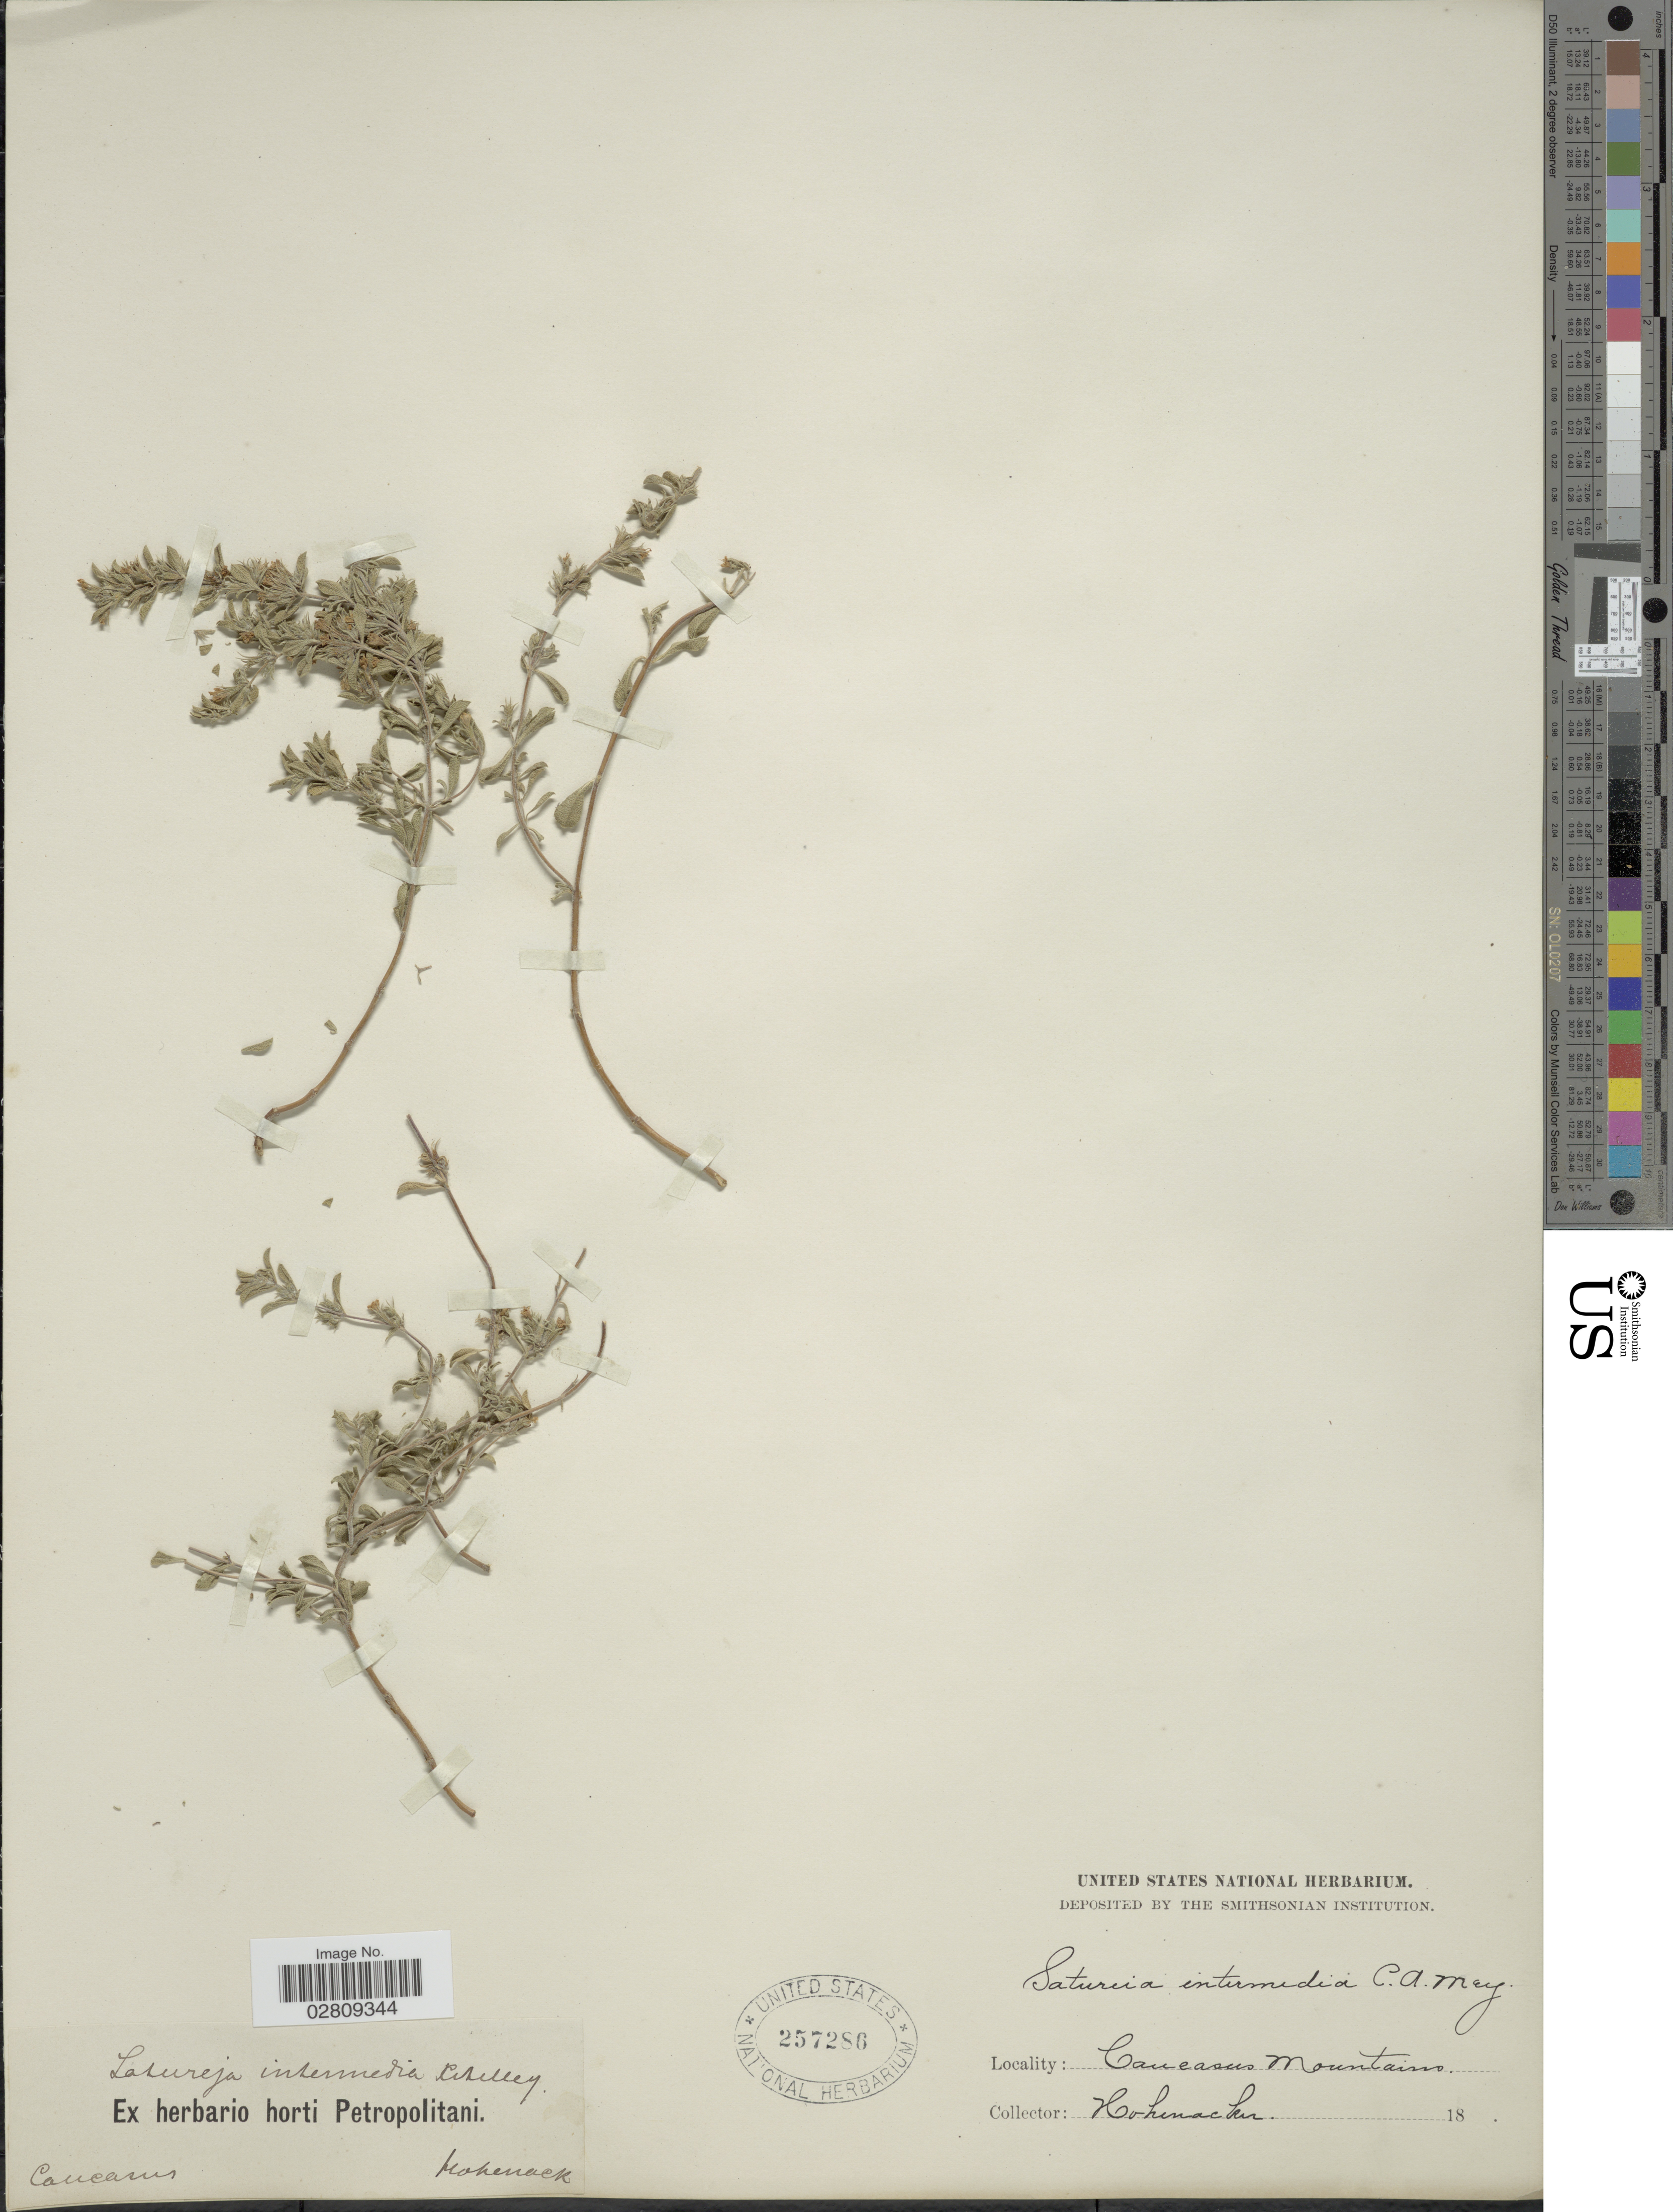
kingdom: Plantae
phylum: Tracheophyta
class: Magnoliopsida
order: Lamiales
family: Lamiaceae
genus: Satureja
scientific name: Satureja intermedia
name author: C.A. Mey.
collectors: Hohenacker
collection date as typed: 18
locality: Caucasus Mountains.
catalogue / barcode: US 257286